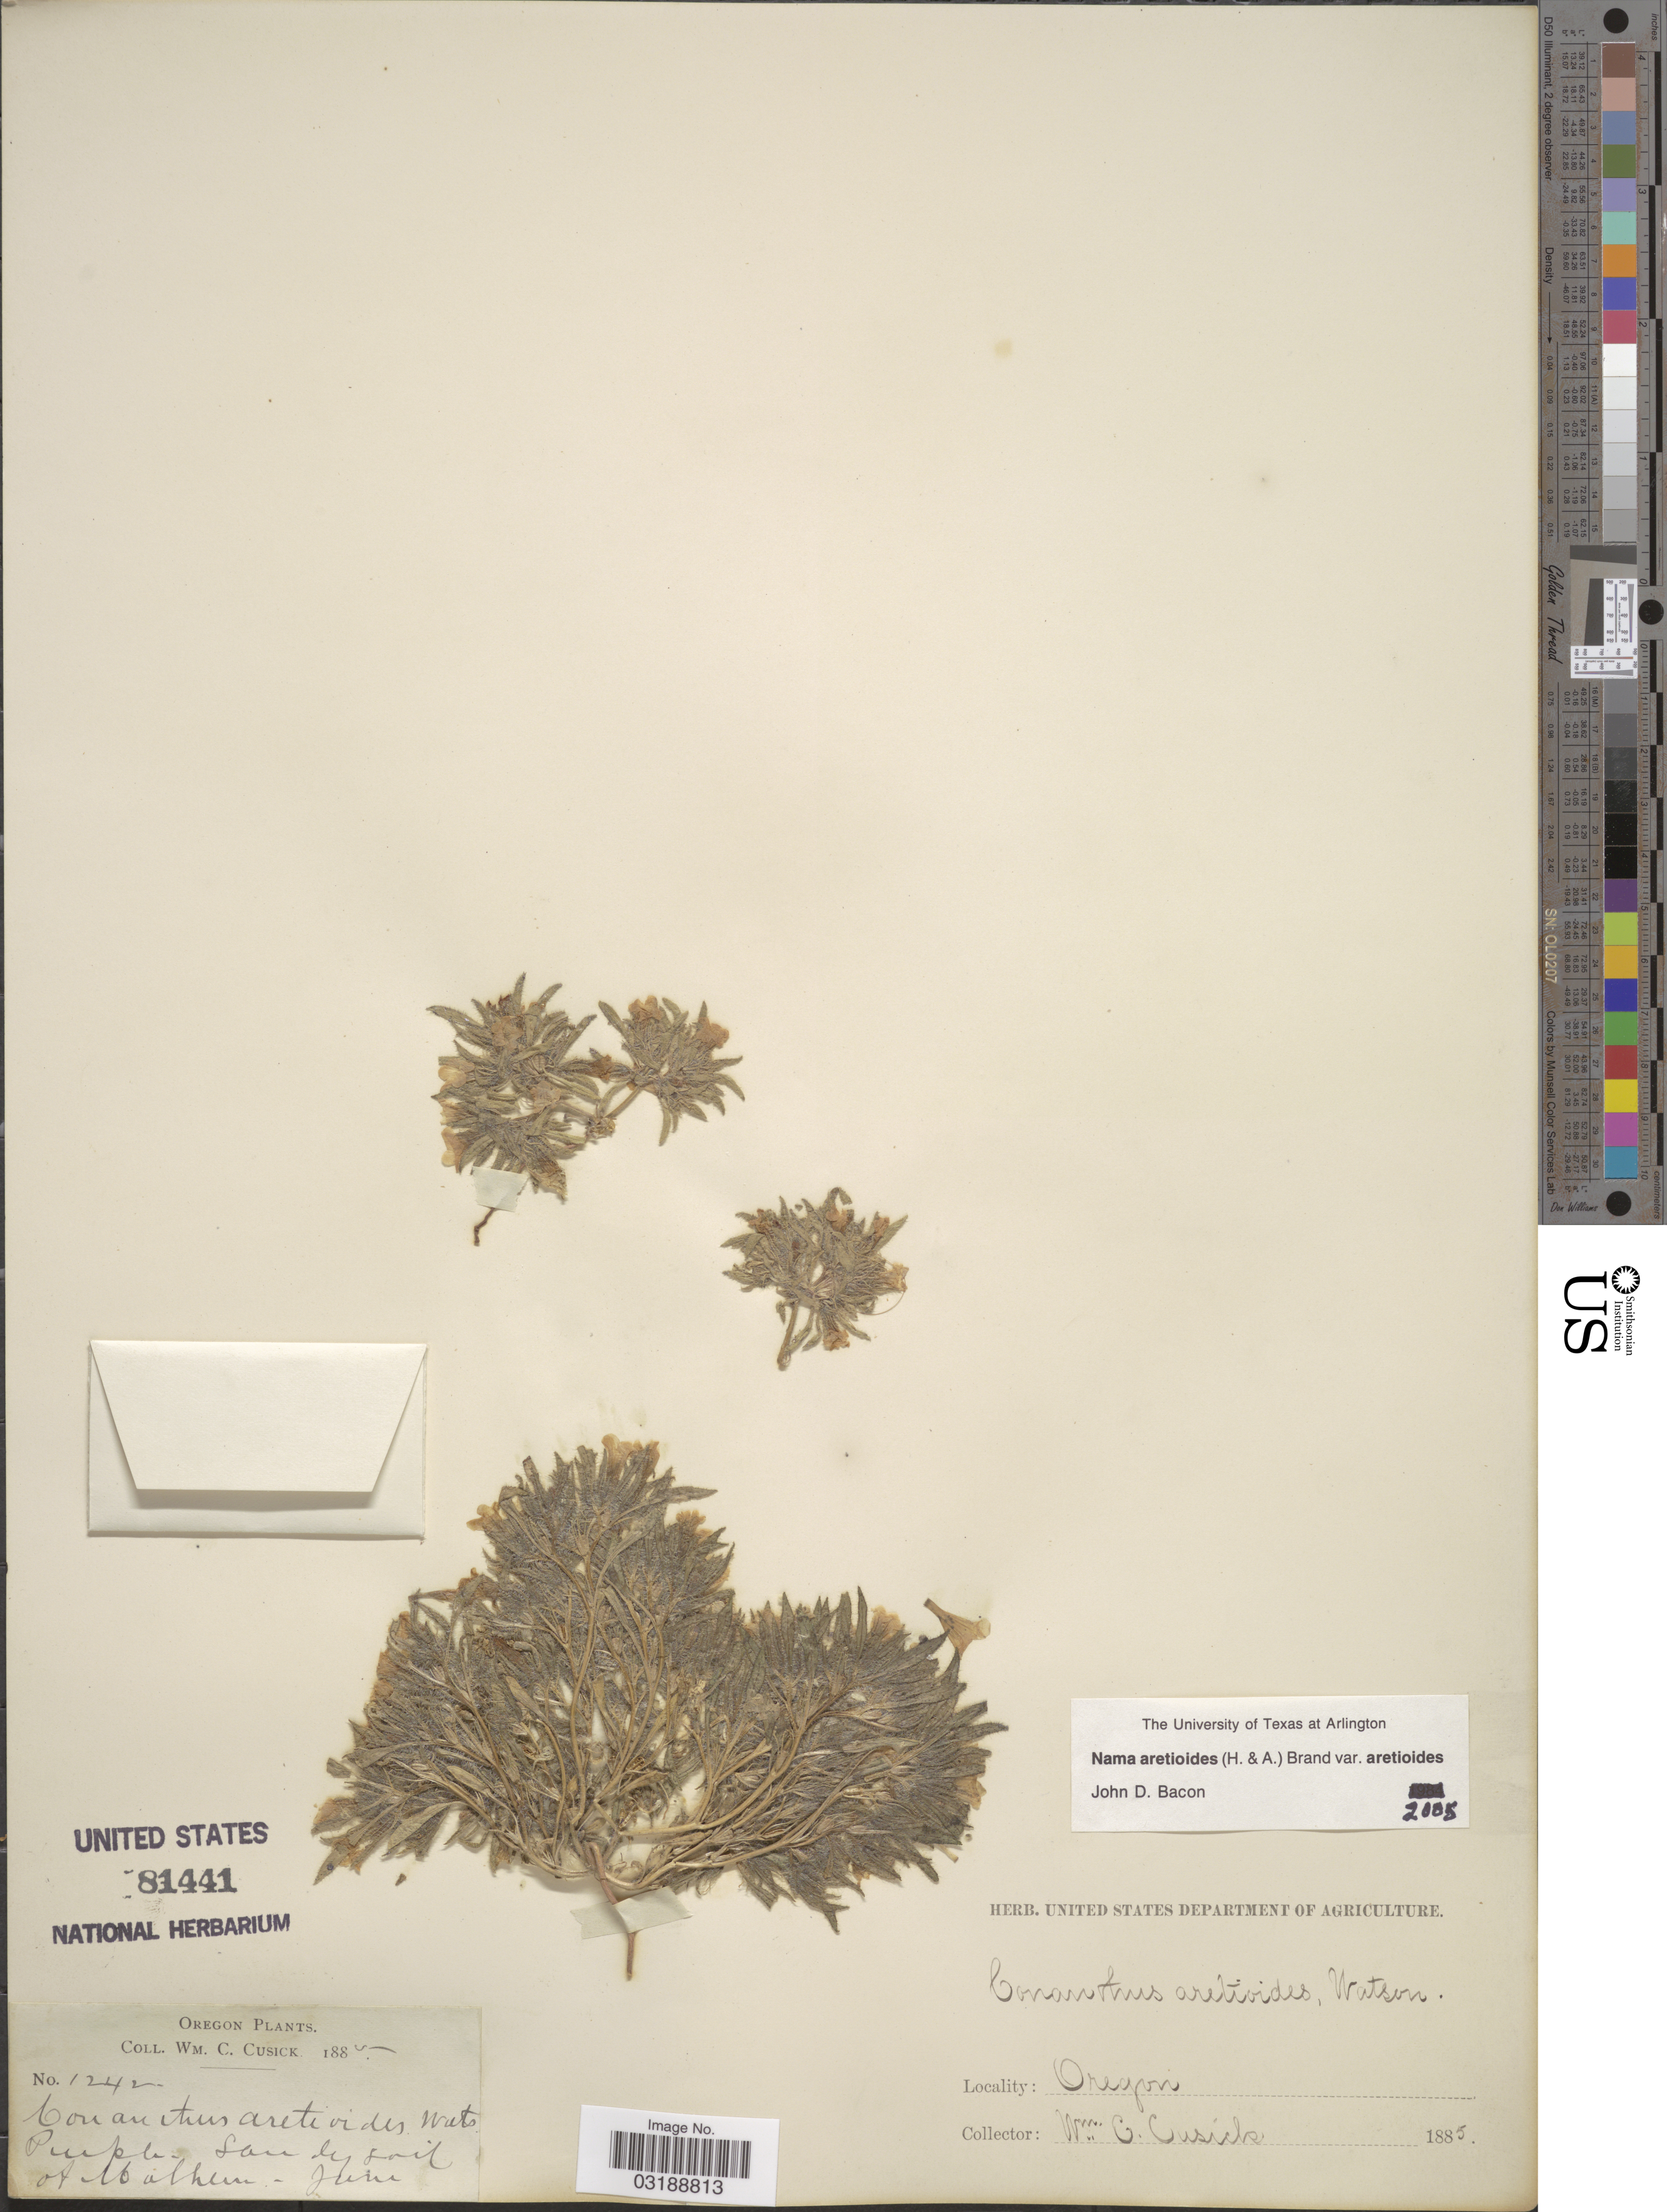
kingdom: Plantae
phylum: Tracheophyta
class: Magnoliopsida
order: Boraginales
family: Namaceae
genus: Nama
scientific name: Nama aretioides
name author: (Hook. & Arn.) Brand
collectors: W. C. Cusick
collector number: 1242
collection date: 1885-06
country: United States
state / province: Oregon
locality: Malheur.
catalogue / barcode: US 81441